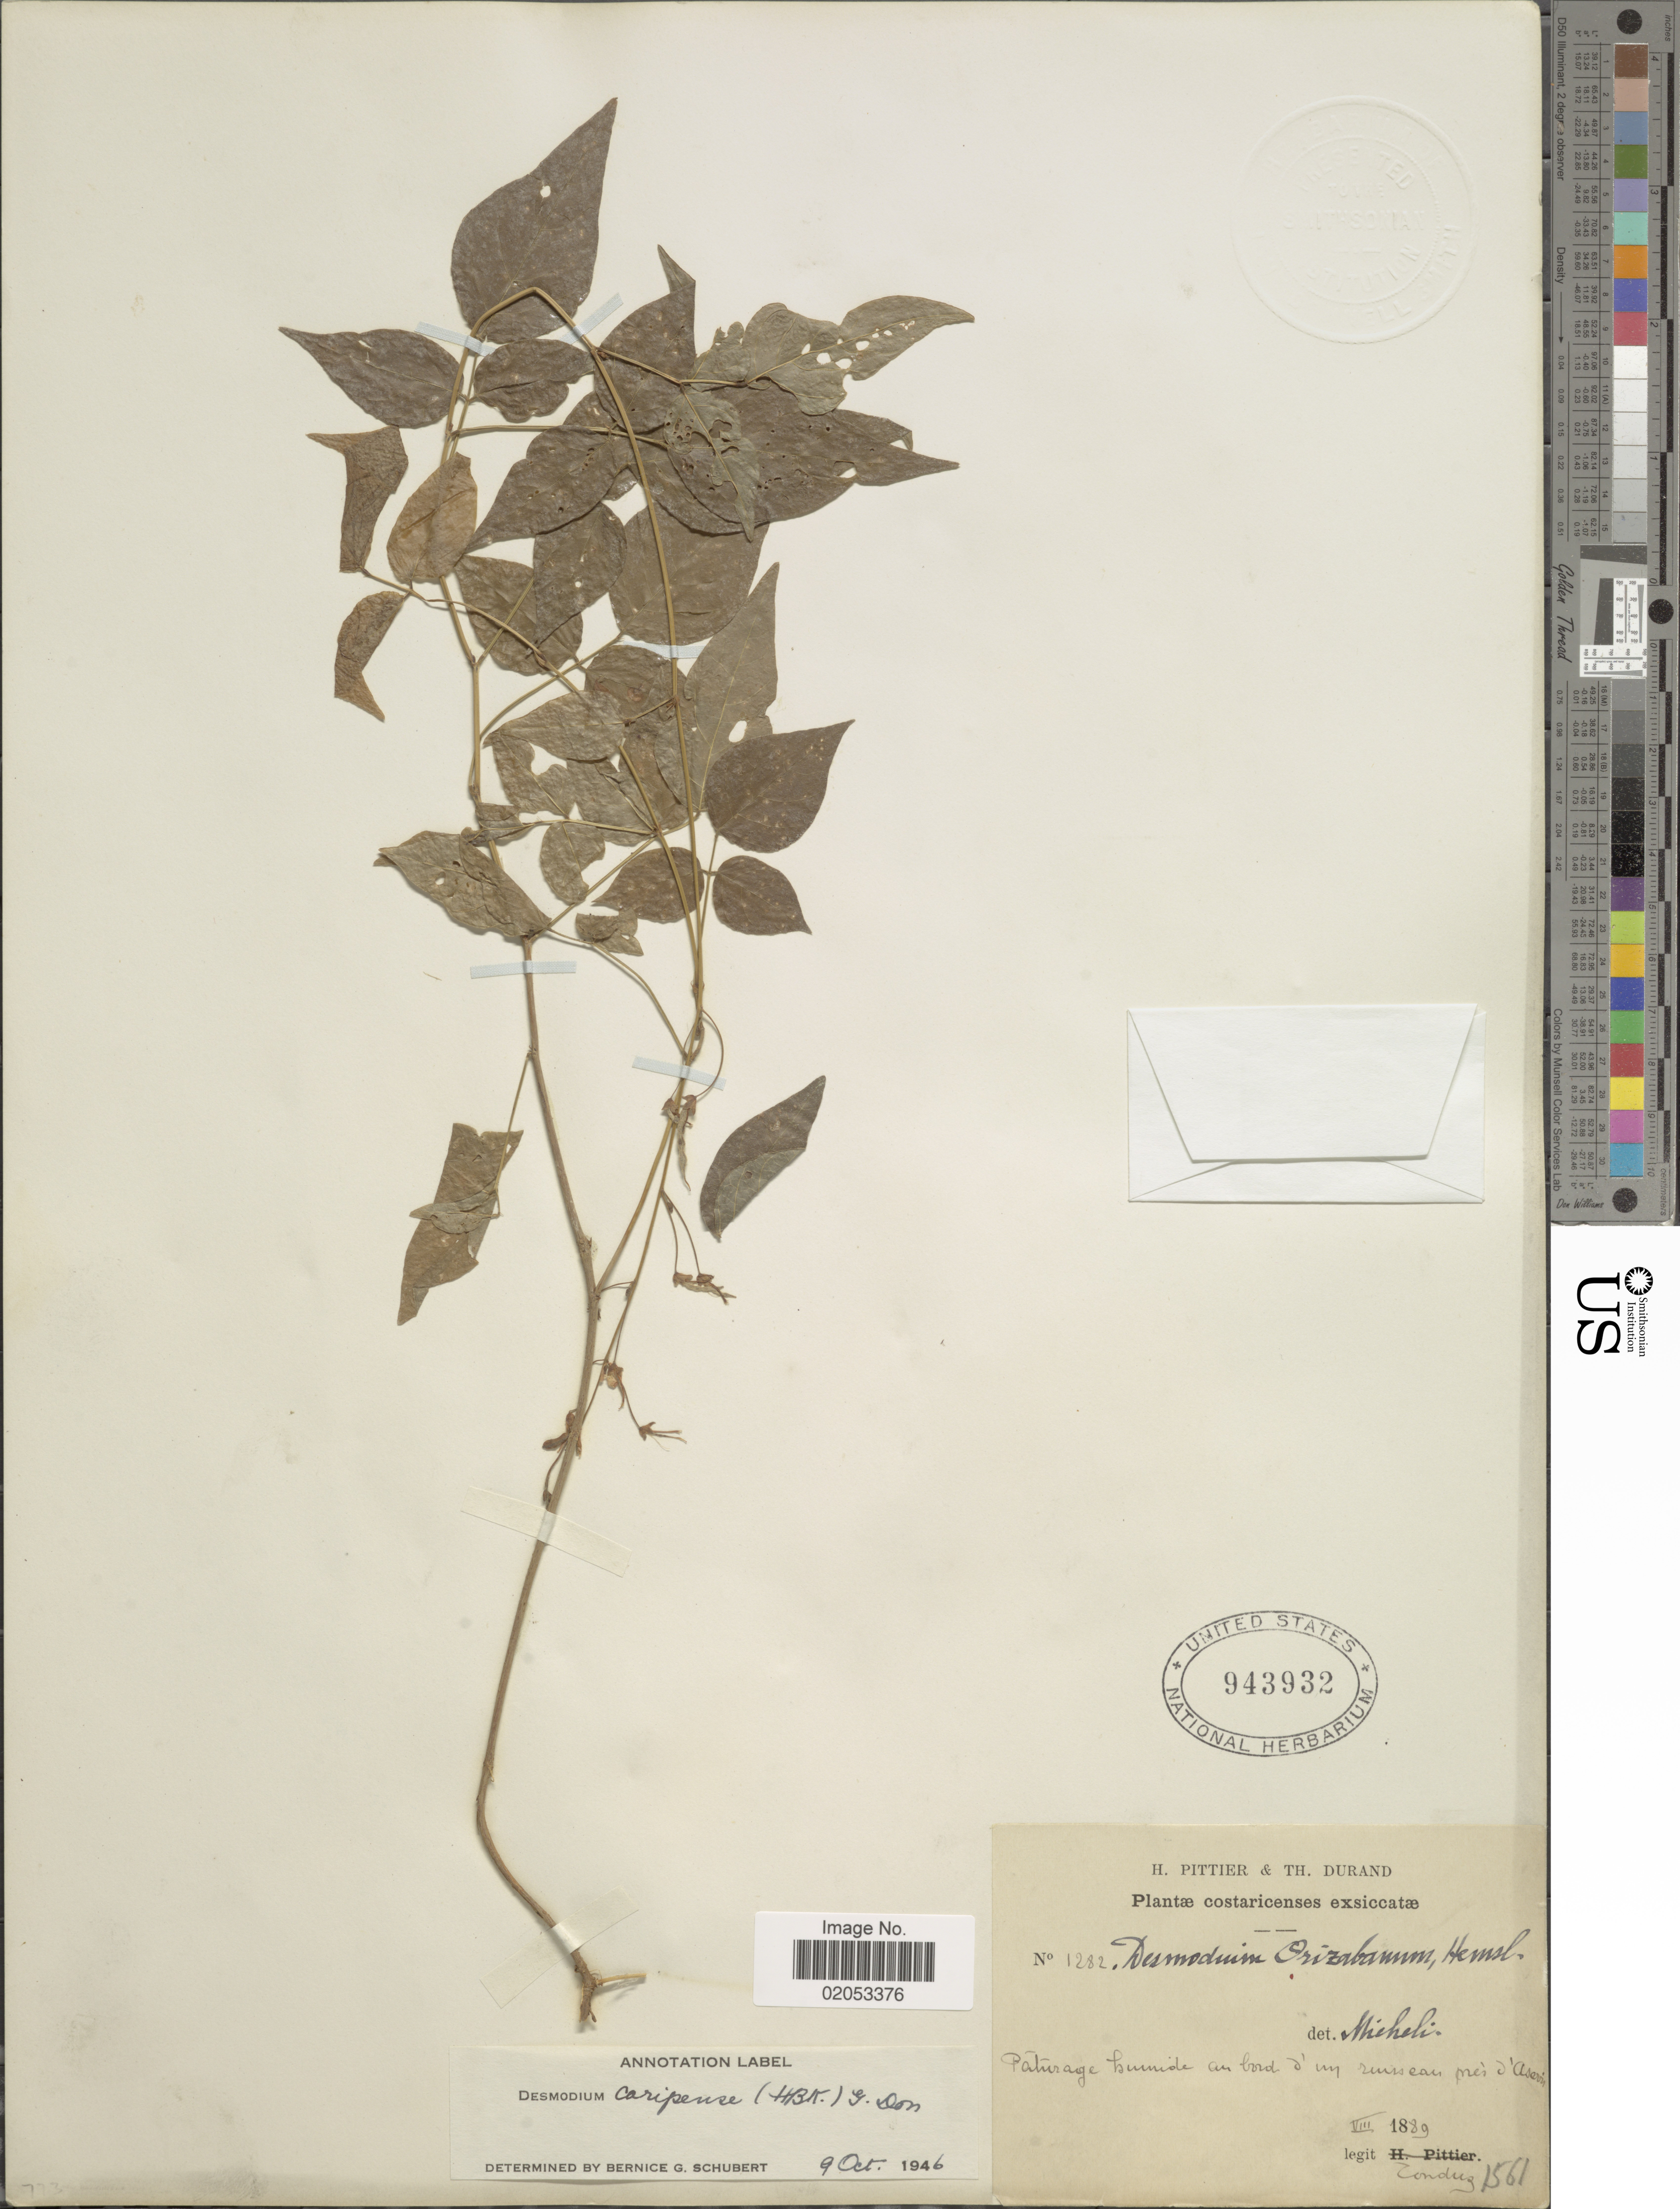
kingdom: Plantae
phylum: Tracheophyta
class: Magnoliopsida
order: Fabales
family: Fabaceae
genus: Desmodium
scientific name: Desmodium caripense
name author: (Kunth) G. Don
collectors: A. Tonduz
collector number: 1282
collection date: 1889-08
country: Costa Rica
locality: Pâturage humide au bord d'un ruisseau prés d'Aserri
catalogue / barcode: US 943932